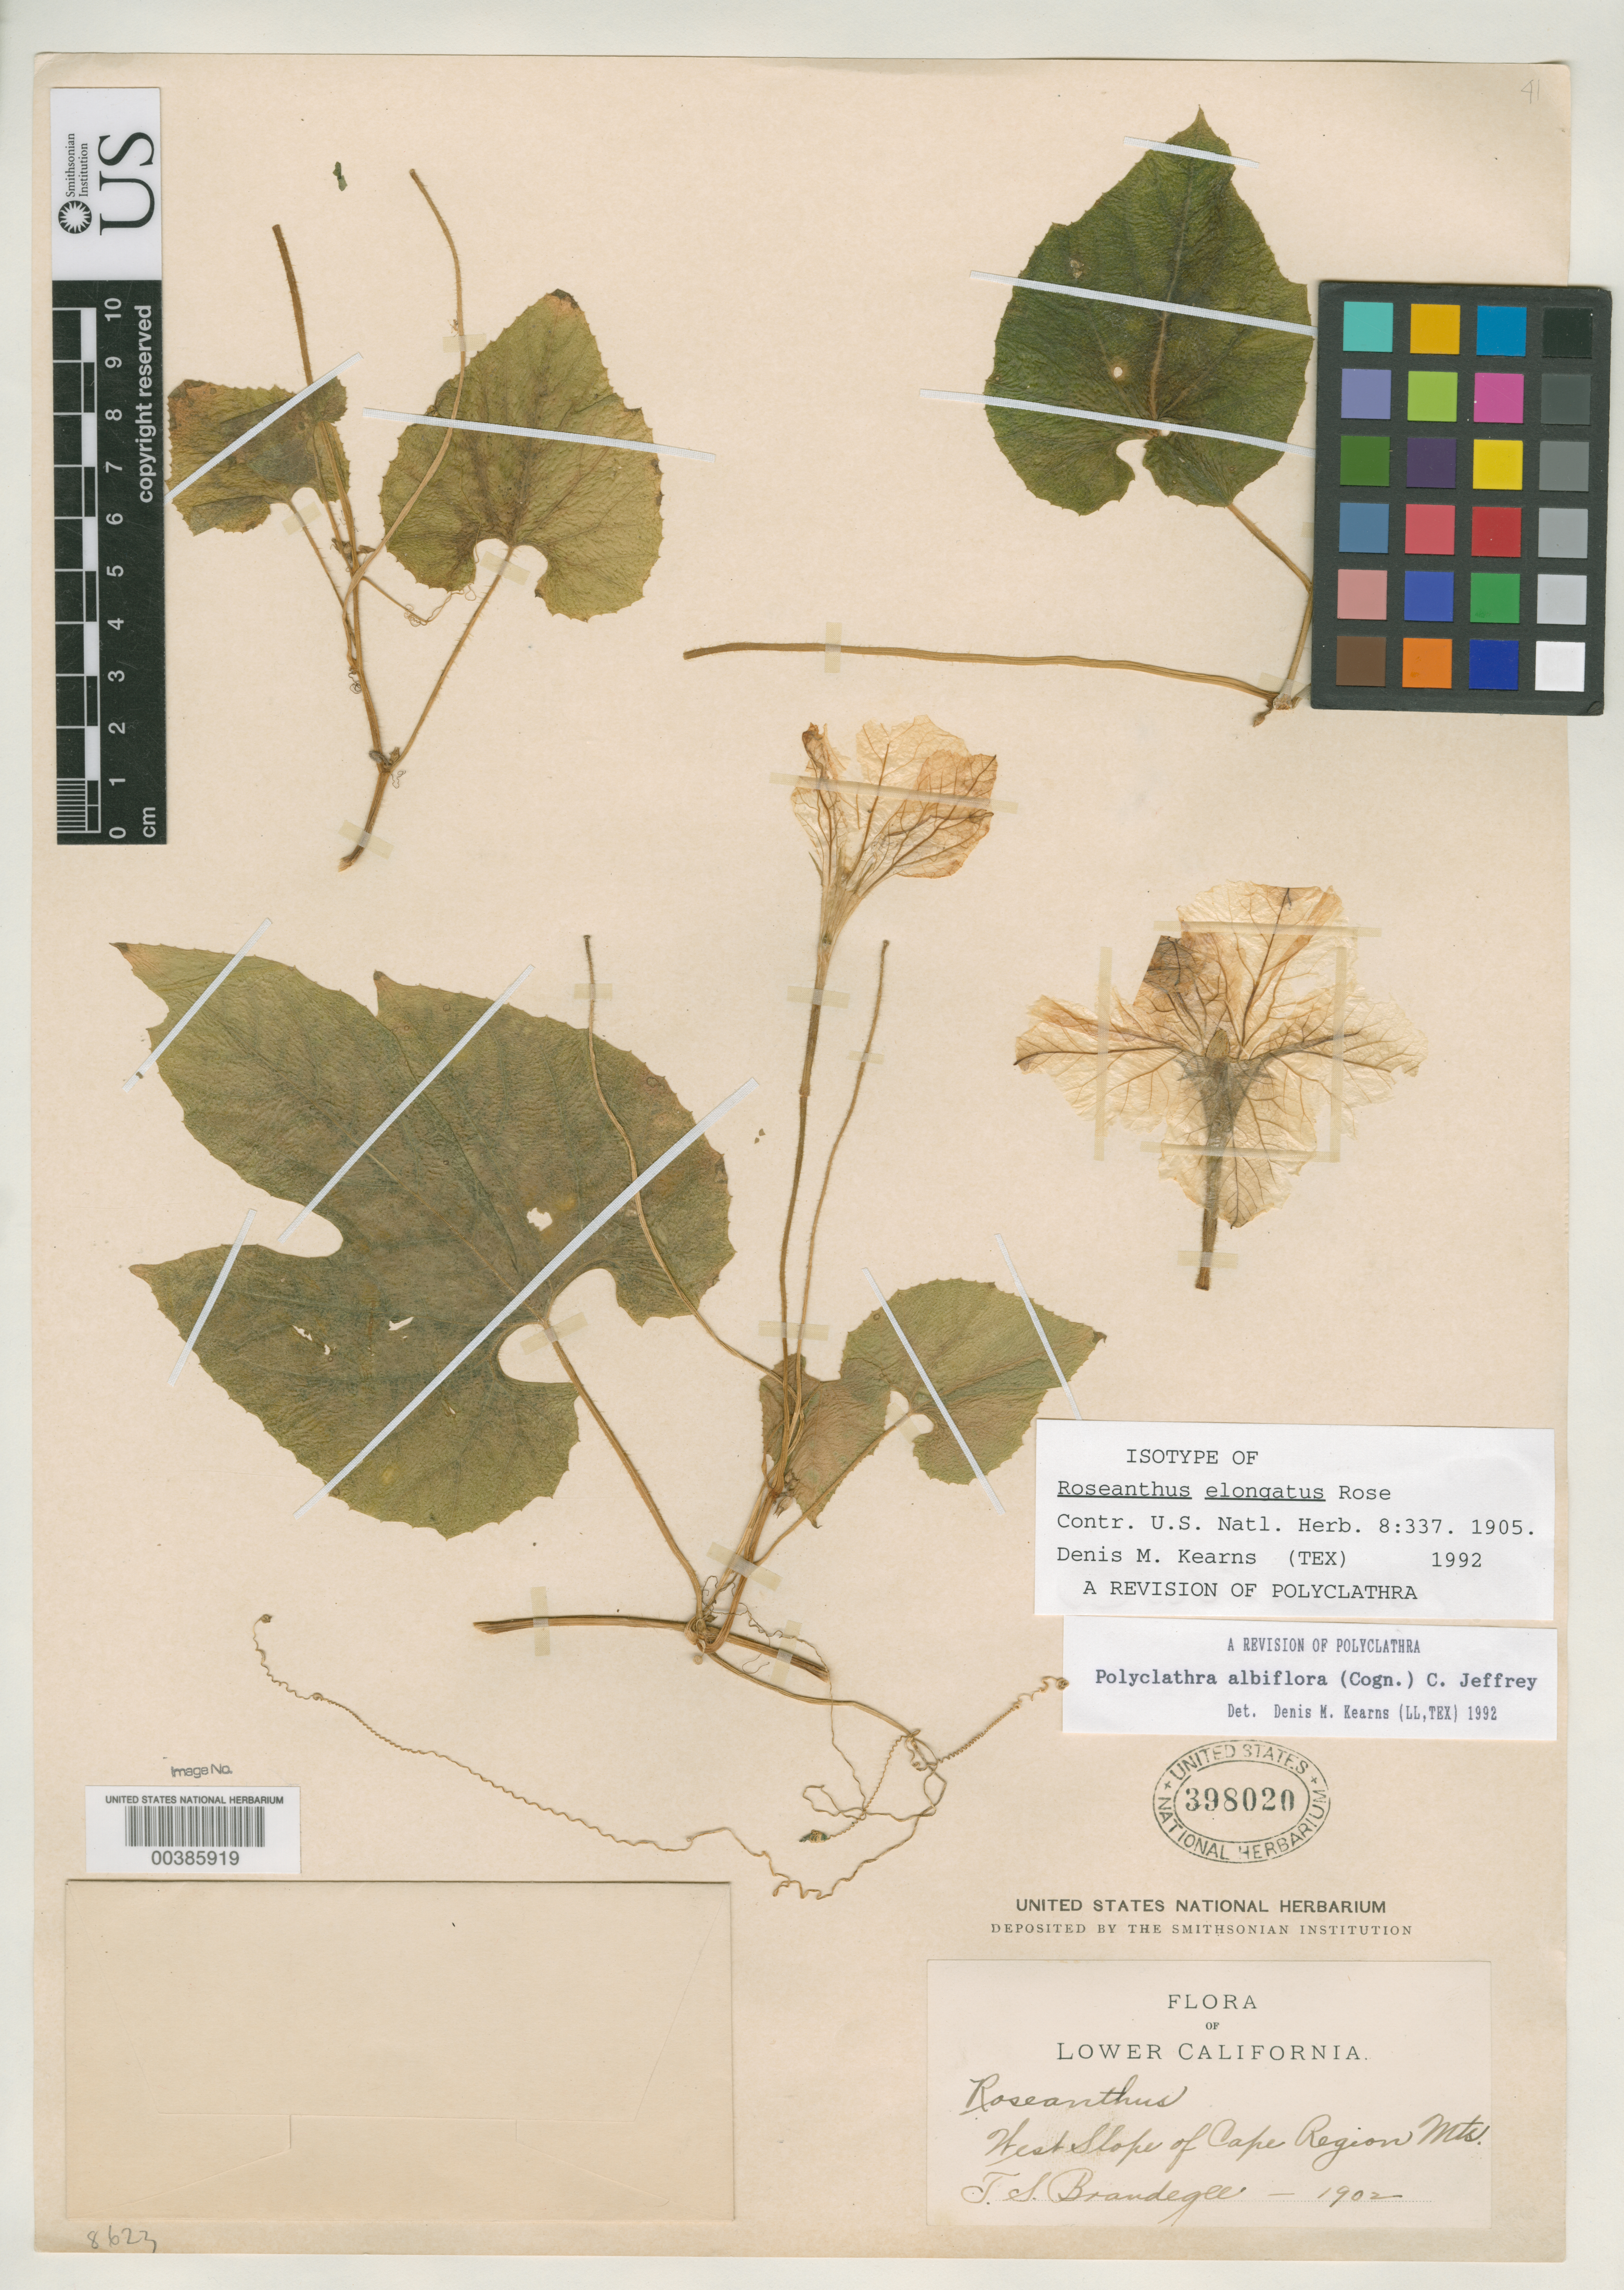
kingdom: Plantae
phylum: Tracheophyta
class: Magnoliopsida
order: Cucurbitales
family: Cucurbitaceae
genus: Roseanthus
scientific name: Roseanthus elongatus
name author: Rose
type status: Isosyntype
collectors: T. S. Brandegee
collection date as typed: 1902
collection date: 1902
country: Mexico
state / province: Baja California Sur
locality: W slope of Cape Region Mountains.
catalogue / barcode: US 398020